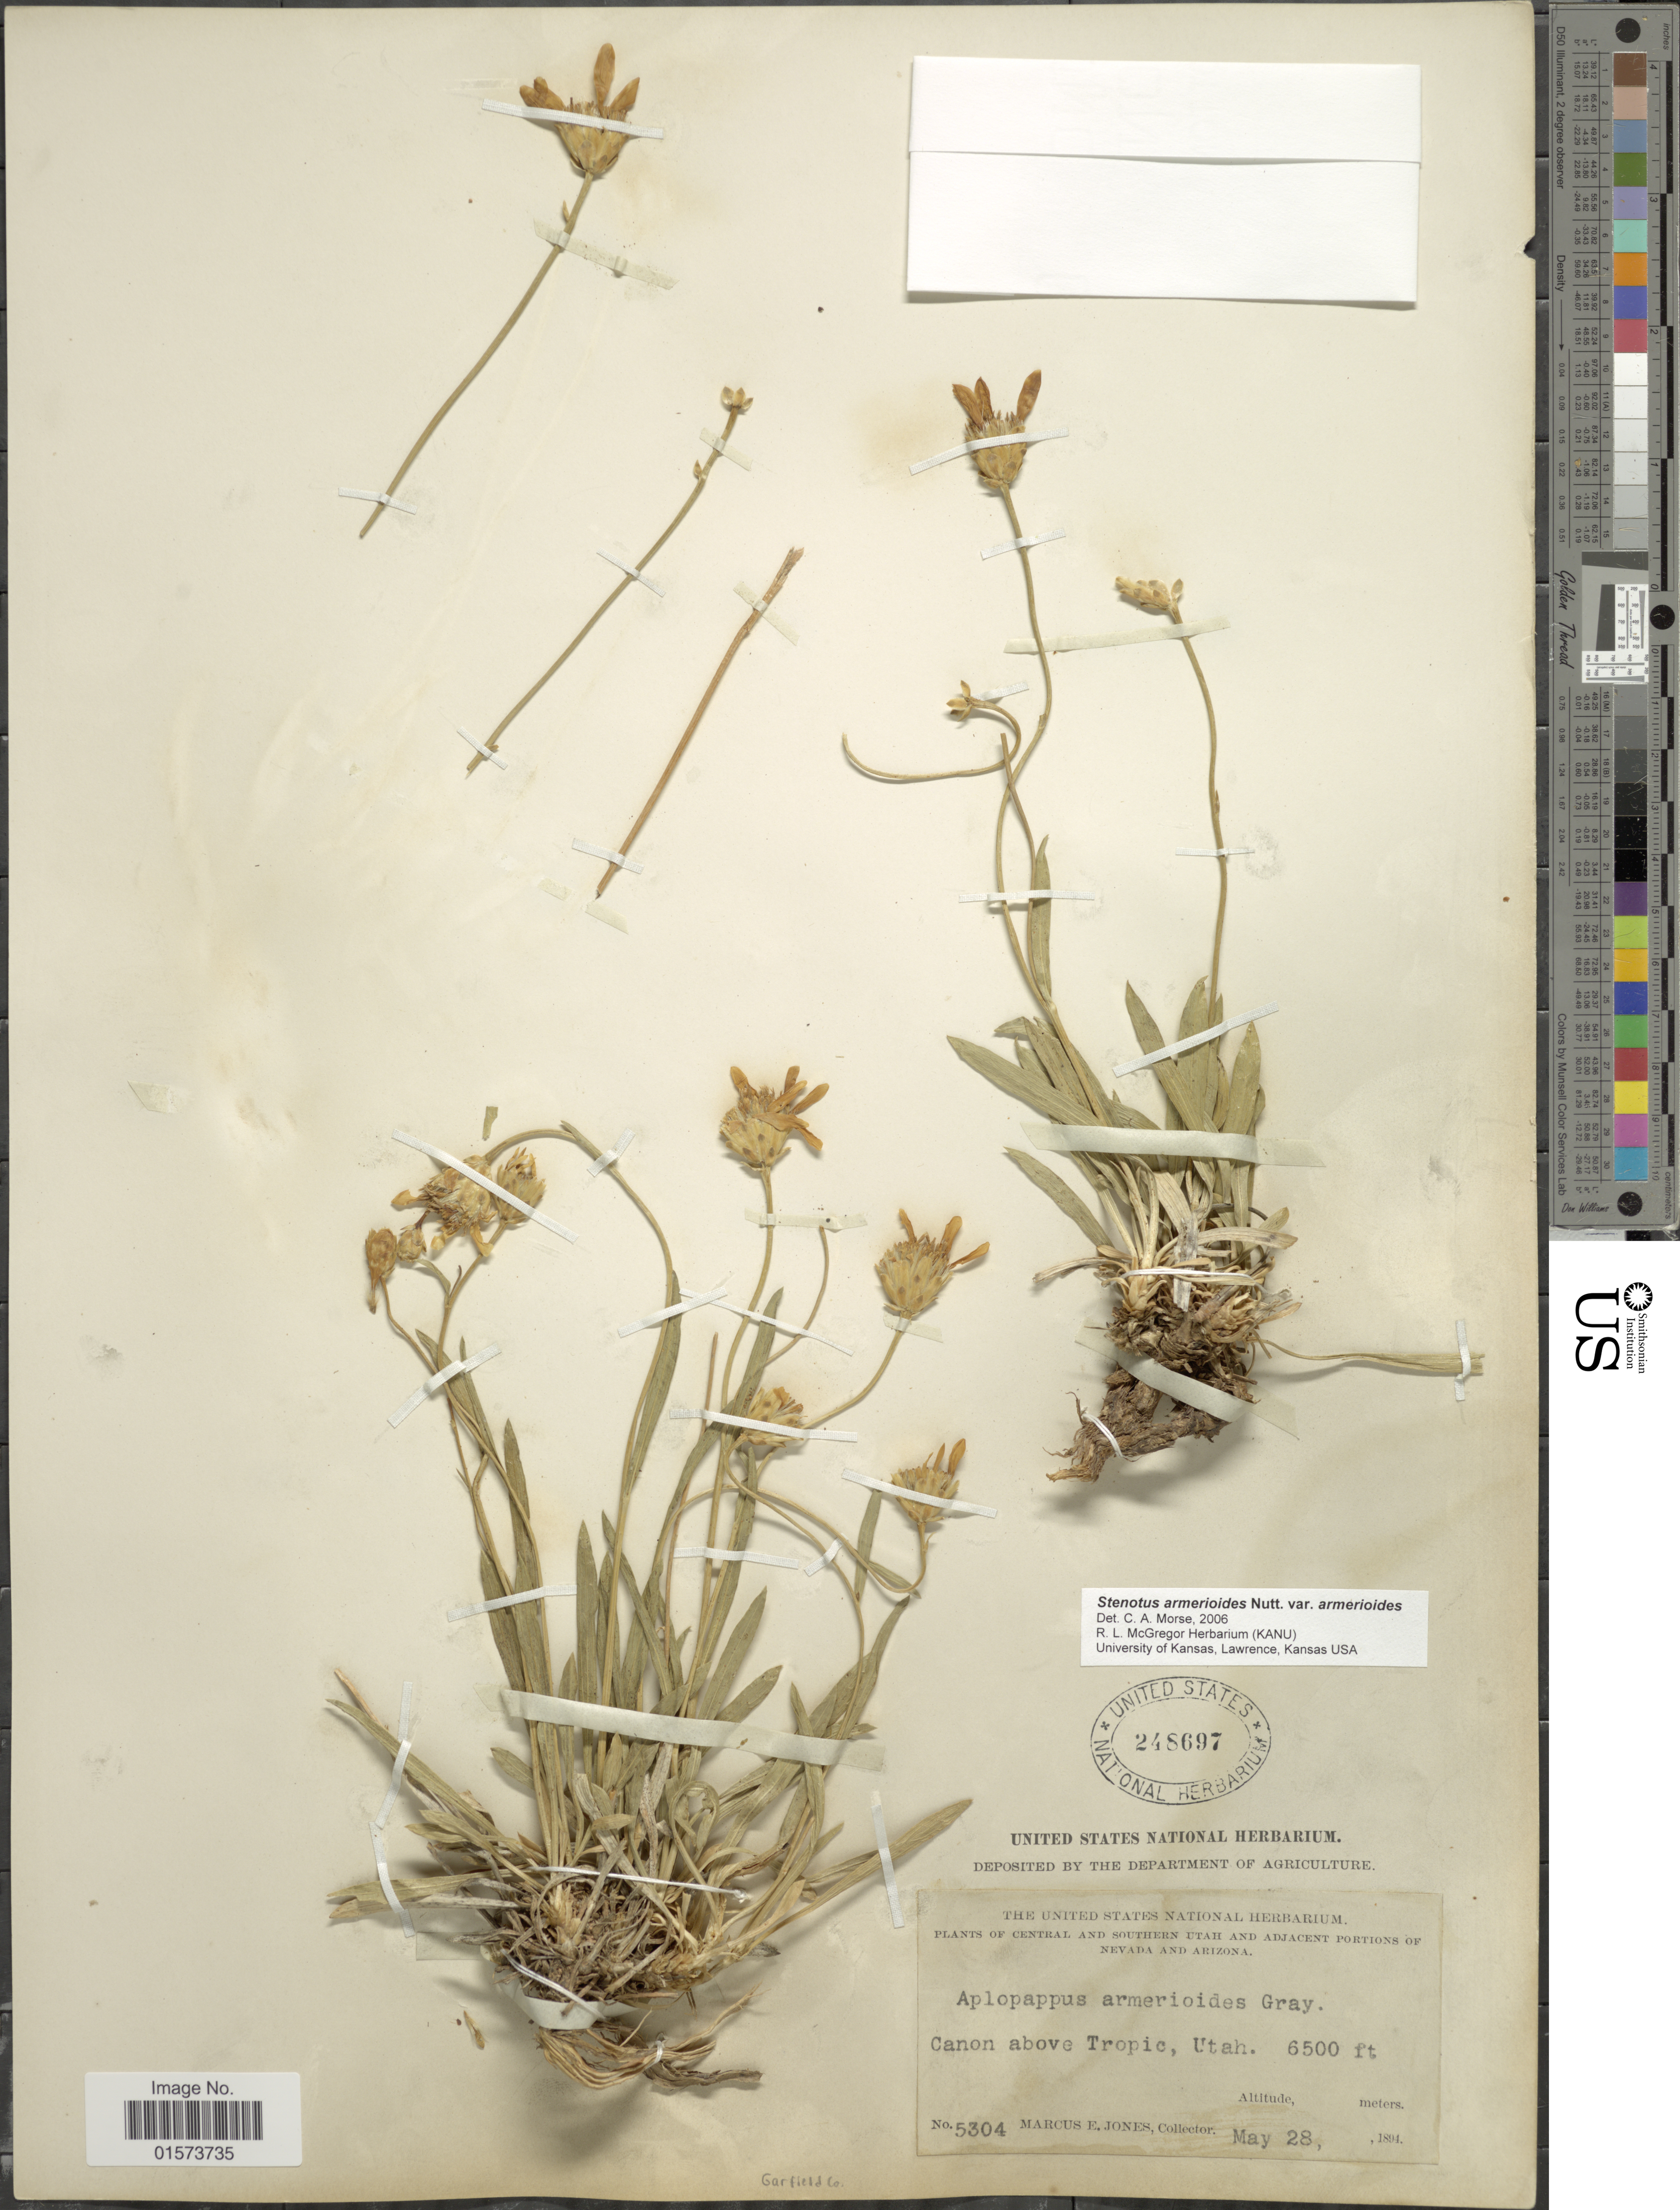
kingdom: Plantae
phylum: Tracheophyta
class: Magnoliopsida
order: Asterales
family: Asteraceae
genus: Stenotus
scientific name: Stenotus armerioides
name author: Nutt.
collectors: M. E. Jones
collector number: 5304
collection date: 1894-05-28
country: United States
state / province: Utah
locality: Canon above Tropic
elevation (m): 1981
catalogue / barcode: US 248697